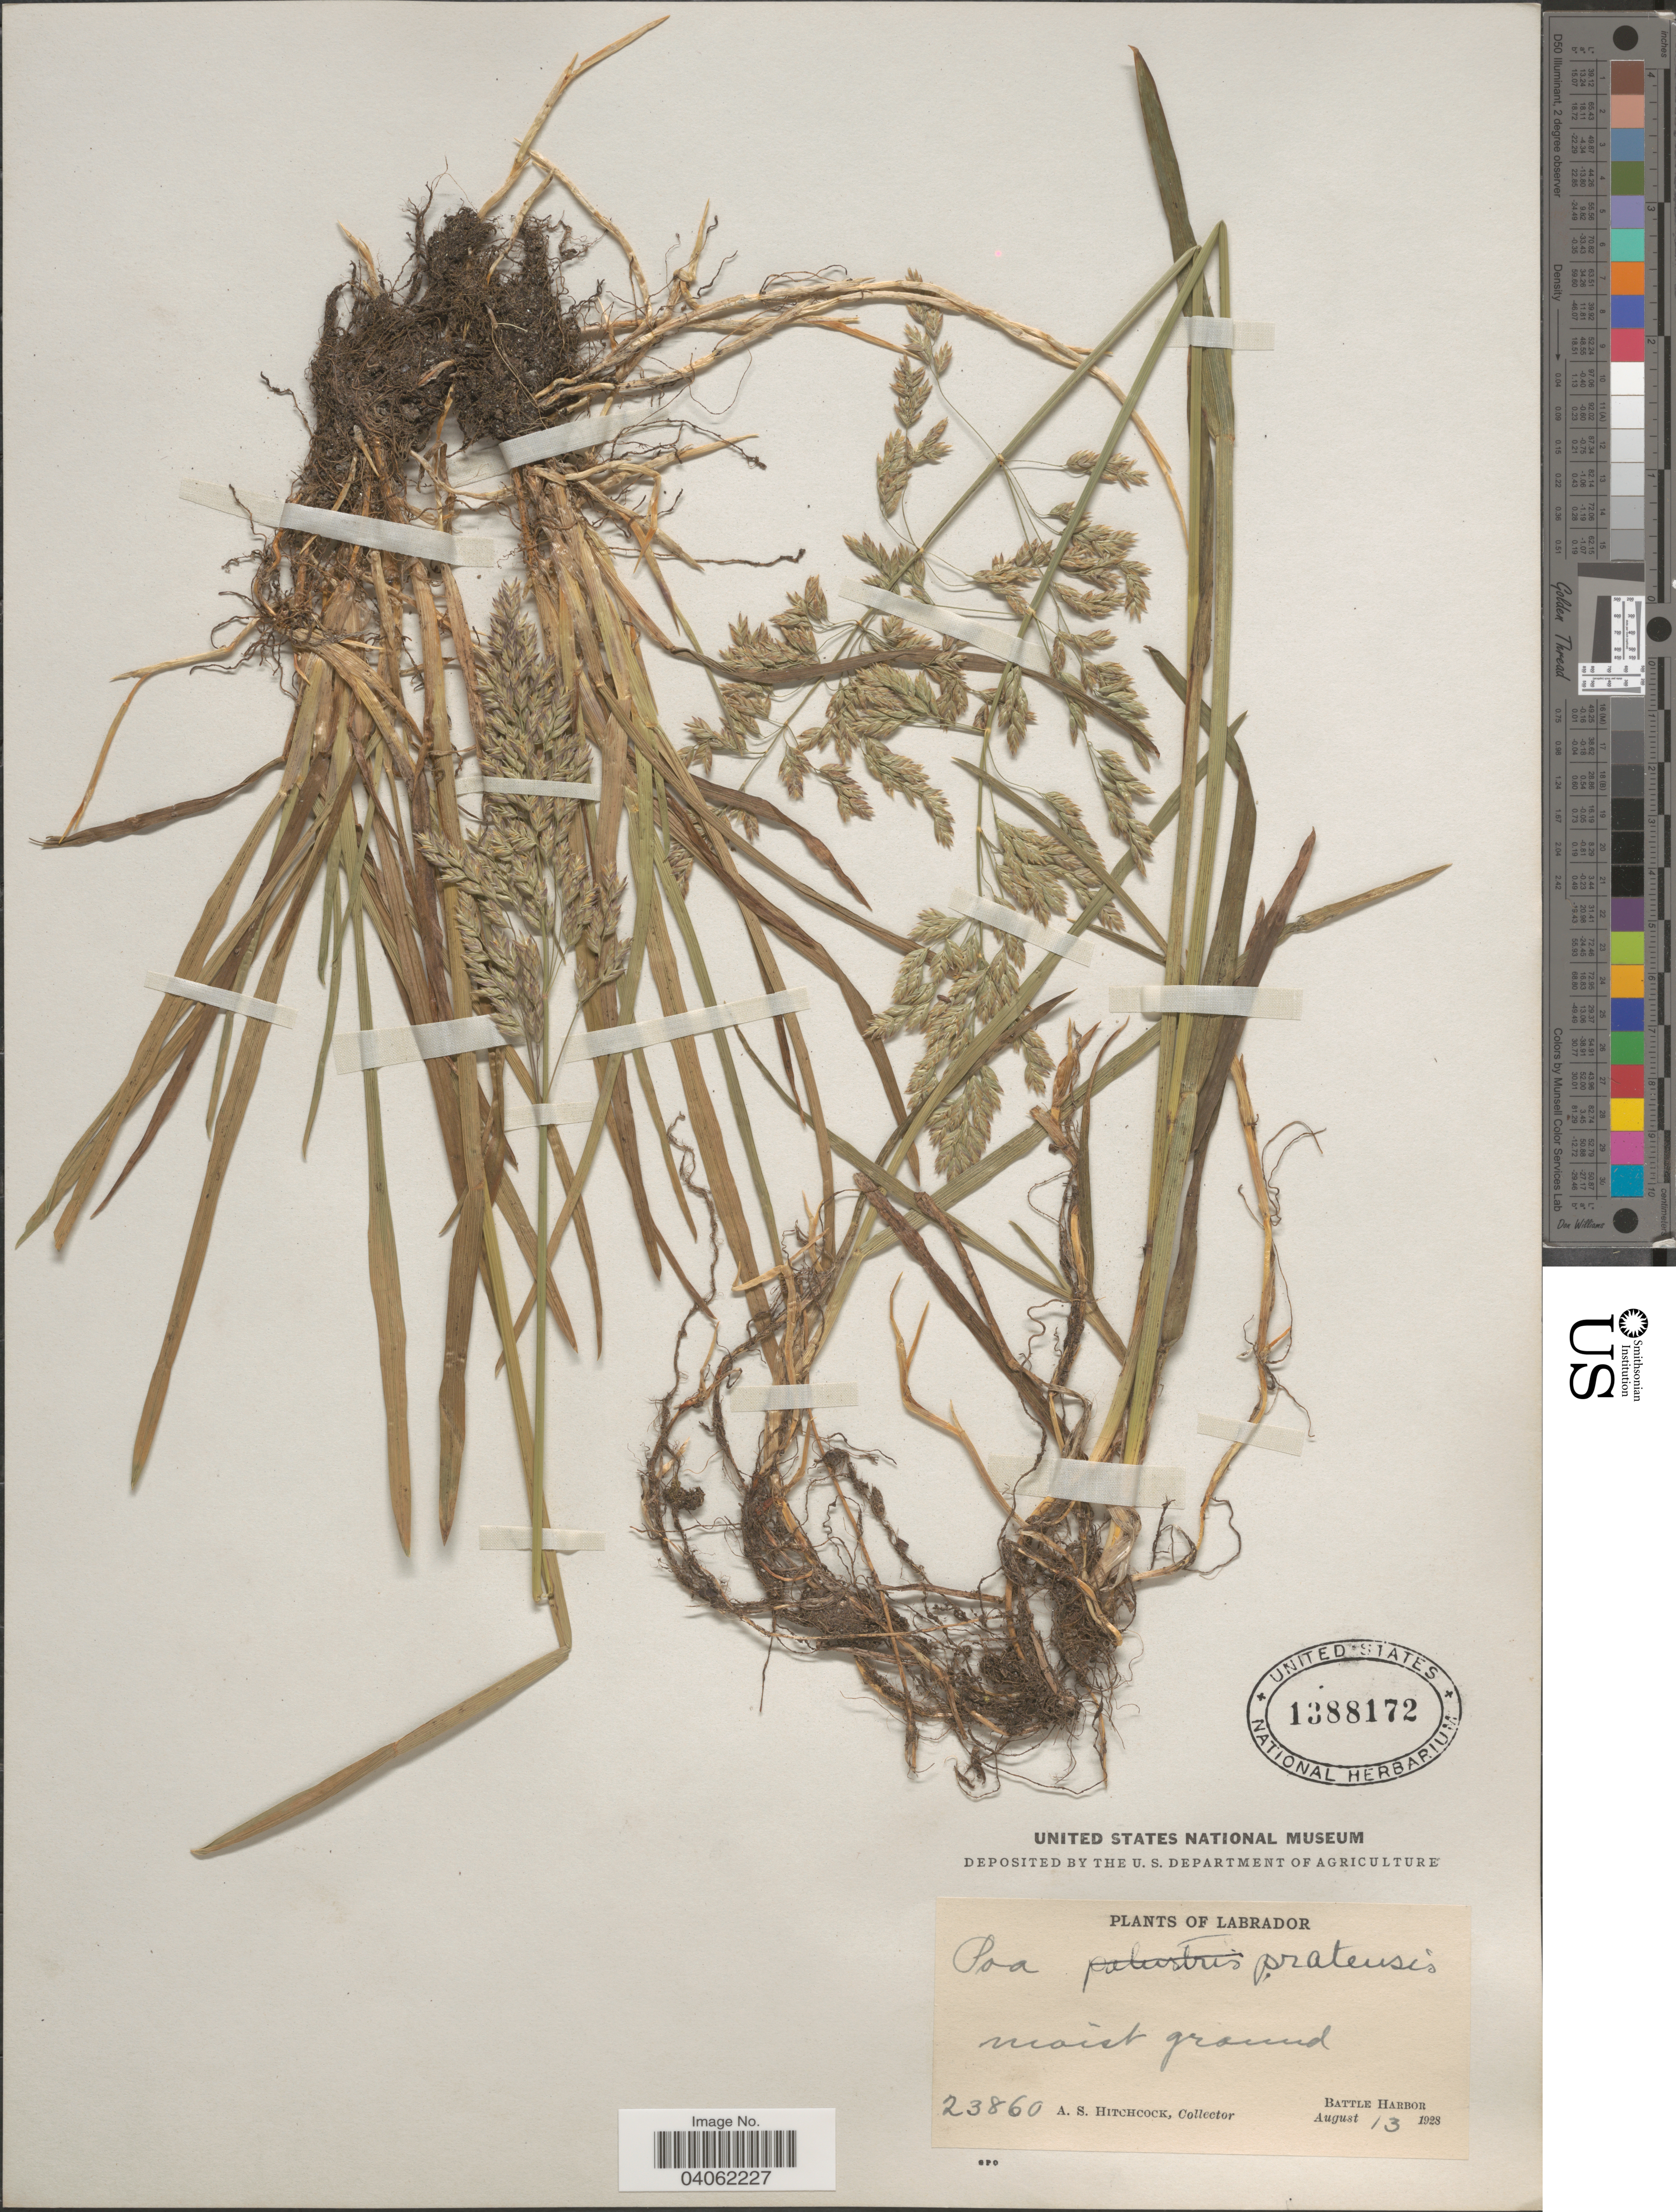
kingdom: Plantae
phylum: Tracheophyta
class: Liliopsida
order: Poales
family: Poaceae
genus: Poa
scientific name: Poa pratensis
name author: L.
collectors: A. S. Hitchcock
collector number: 23860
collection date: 1928-08-13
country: Canada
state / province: Newfoundland and Labrador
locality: Labrador. Battle Harbor.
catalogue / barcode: US 1388172